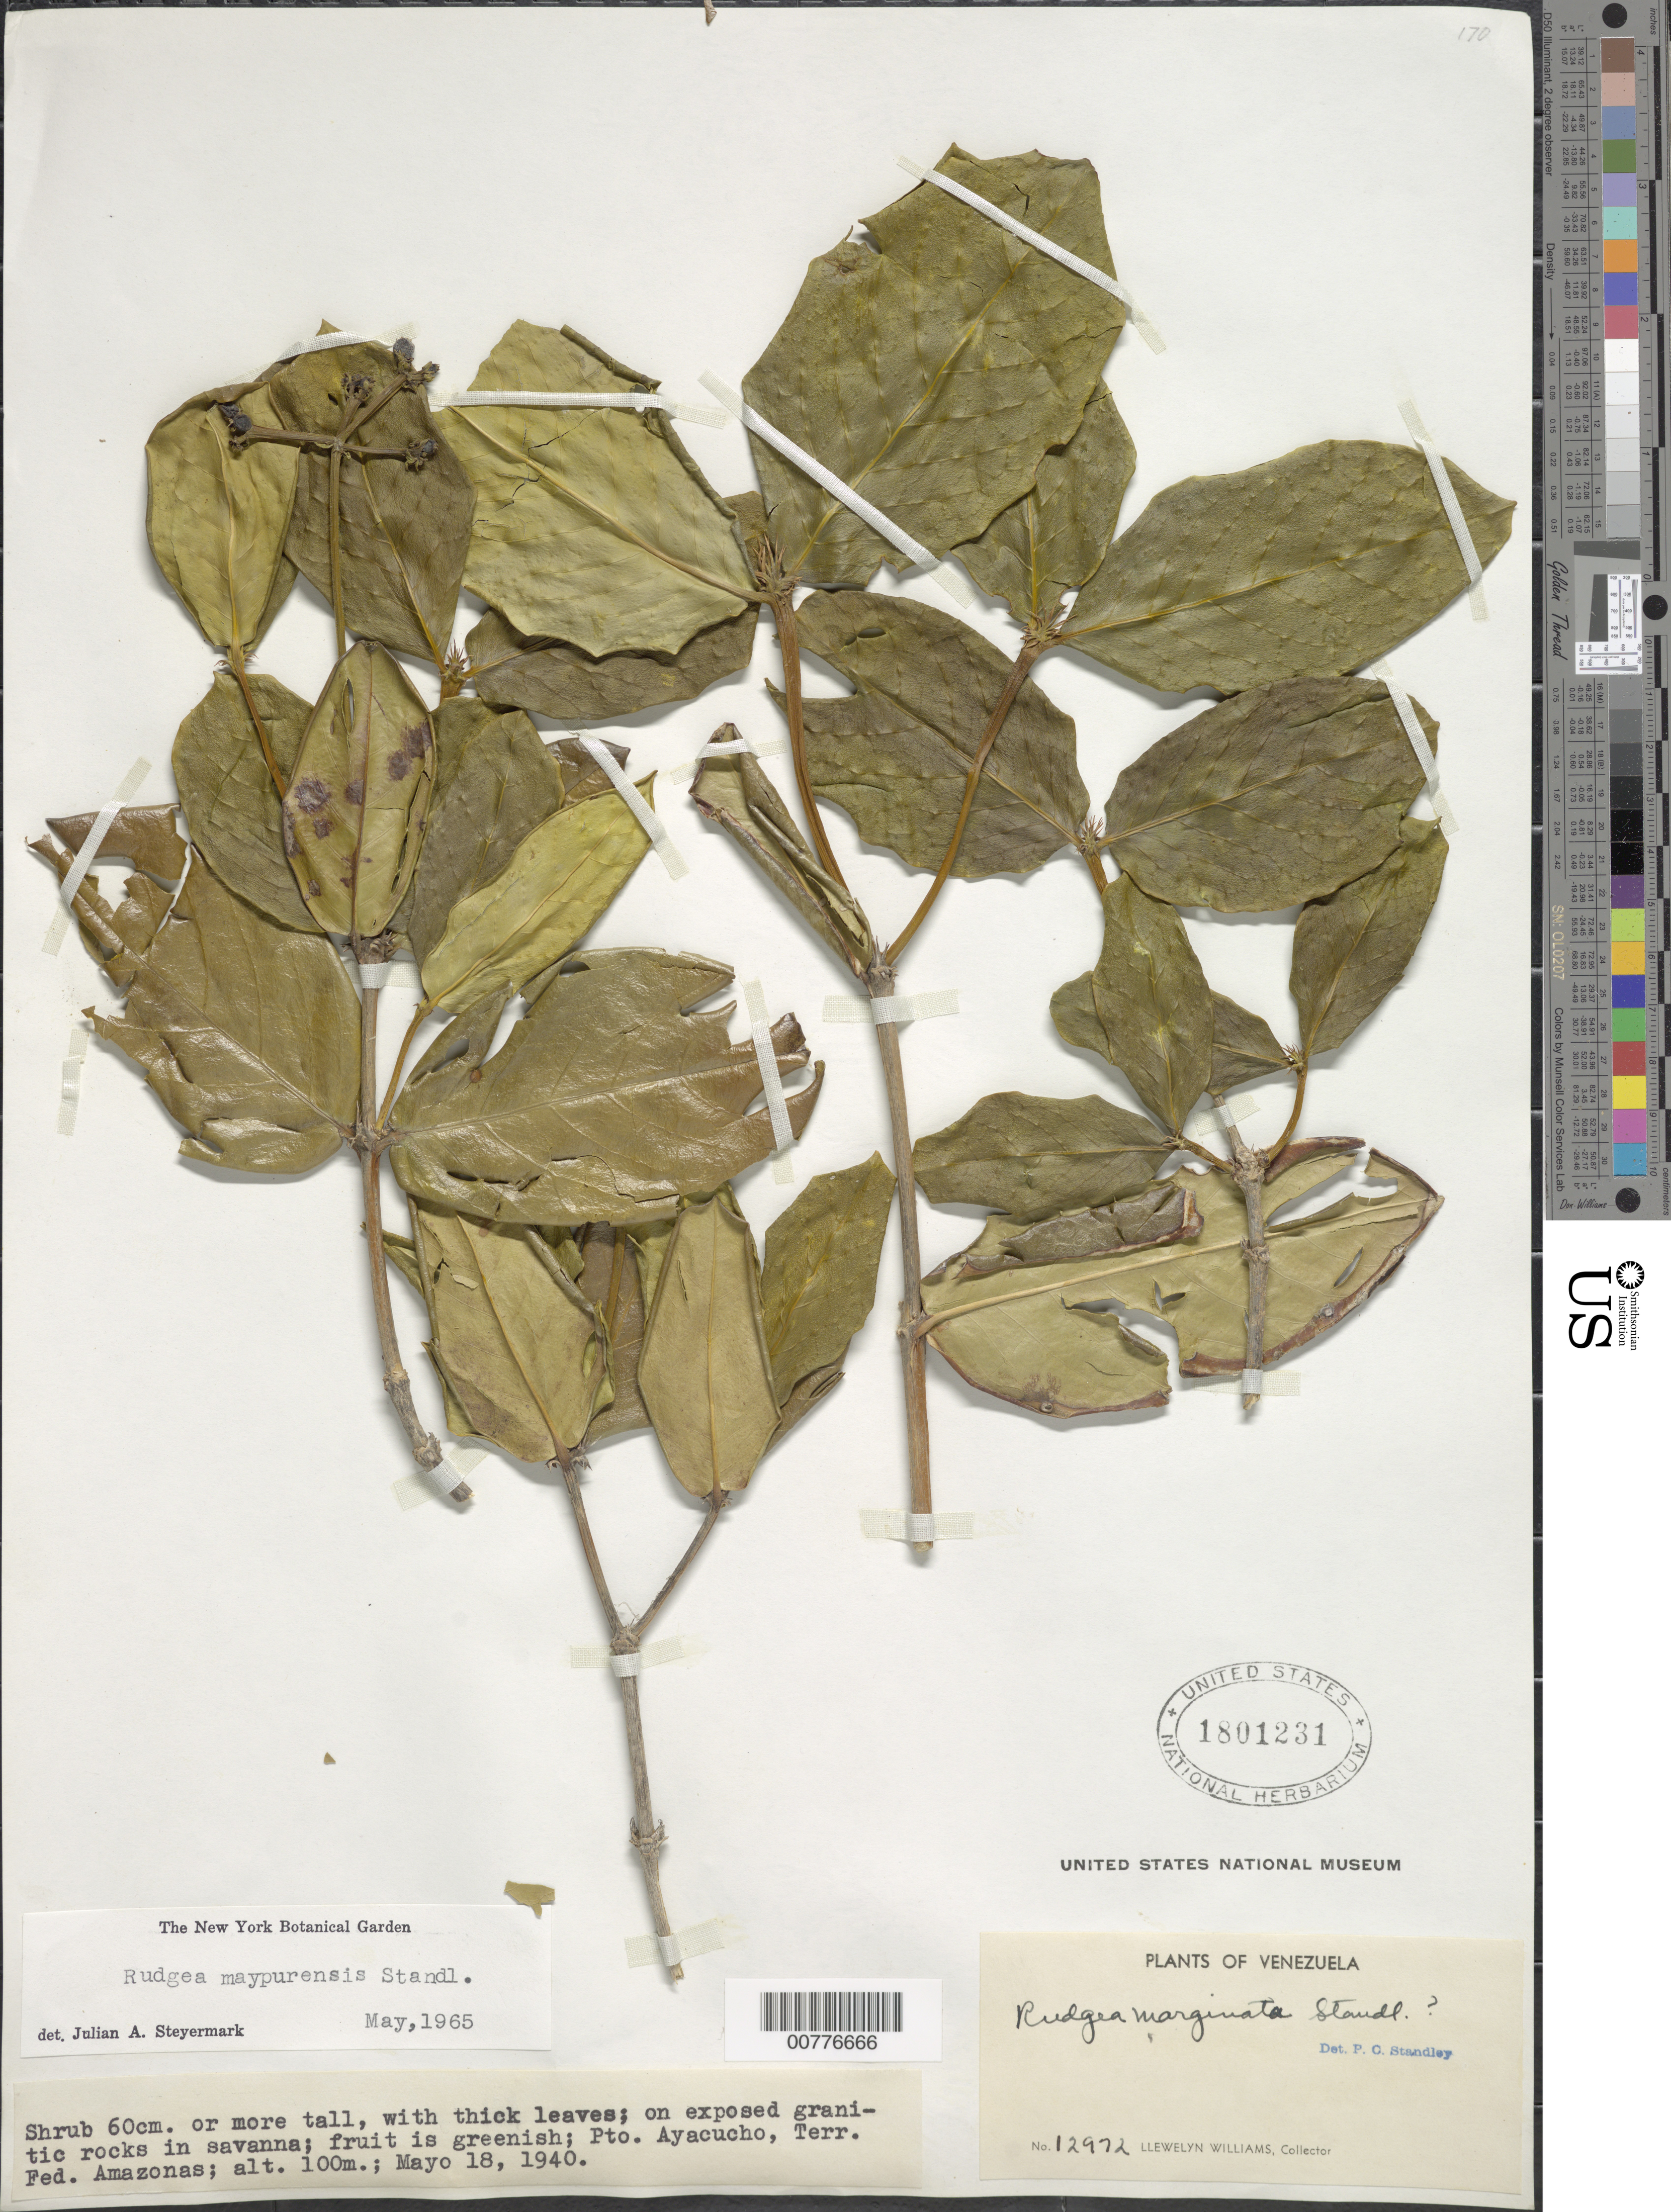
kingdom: Plantae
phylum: Tracheophyta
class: Magnoliopsida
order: Gentianales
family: Rubiaceae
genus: Rudgea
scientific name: Rudgea maypurensis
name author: Standl.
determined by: Steyermark, Julian A., (VEN)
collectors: Ll. Williams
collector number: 12972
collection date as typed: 18-May-40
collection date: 1940-05-18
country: Venezuela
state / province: Amazonas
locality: Puerto Ayacucho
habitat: Exposed granitic rocks in savanna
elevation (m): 100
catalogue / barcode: US 1801231